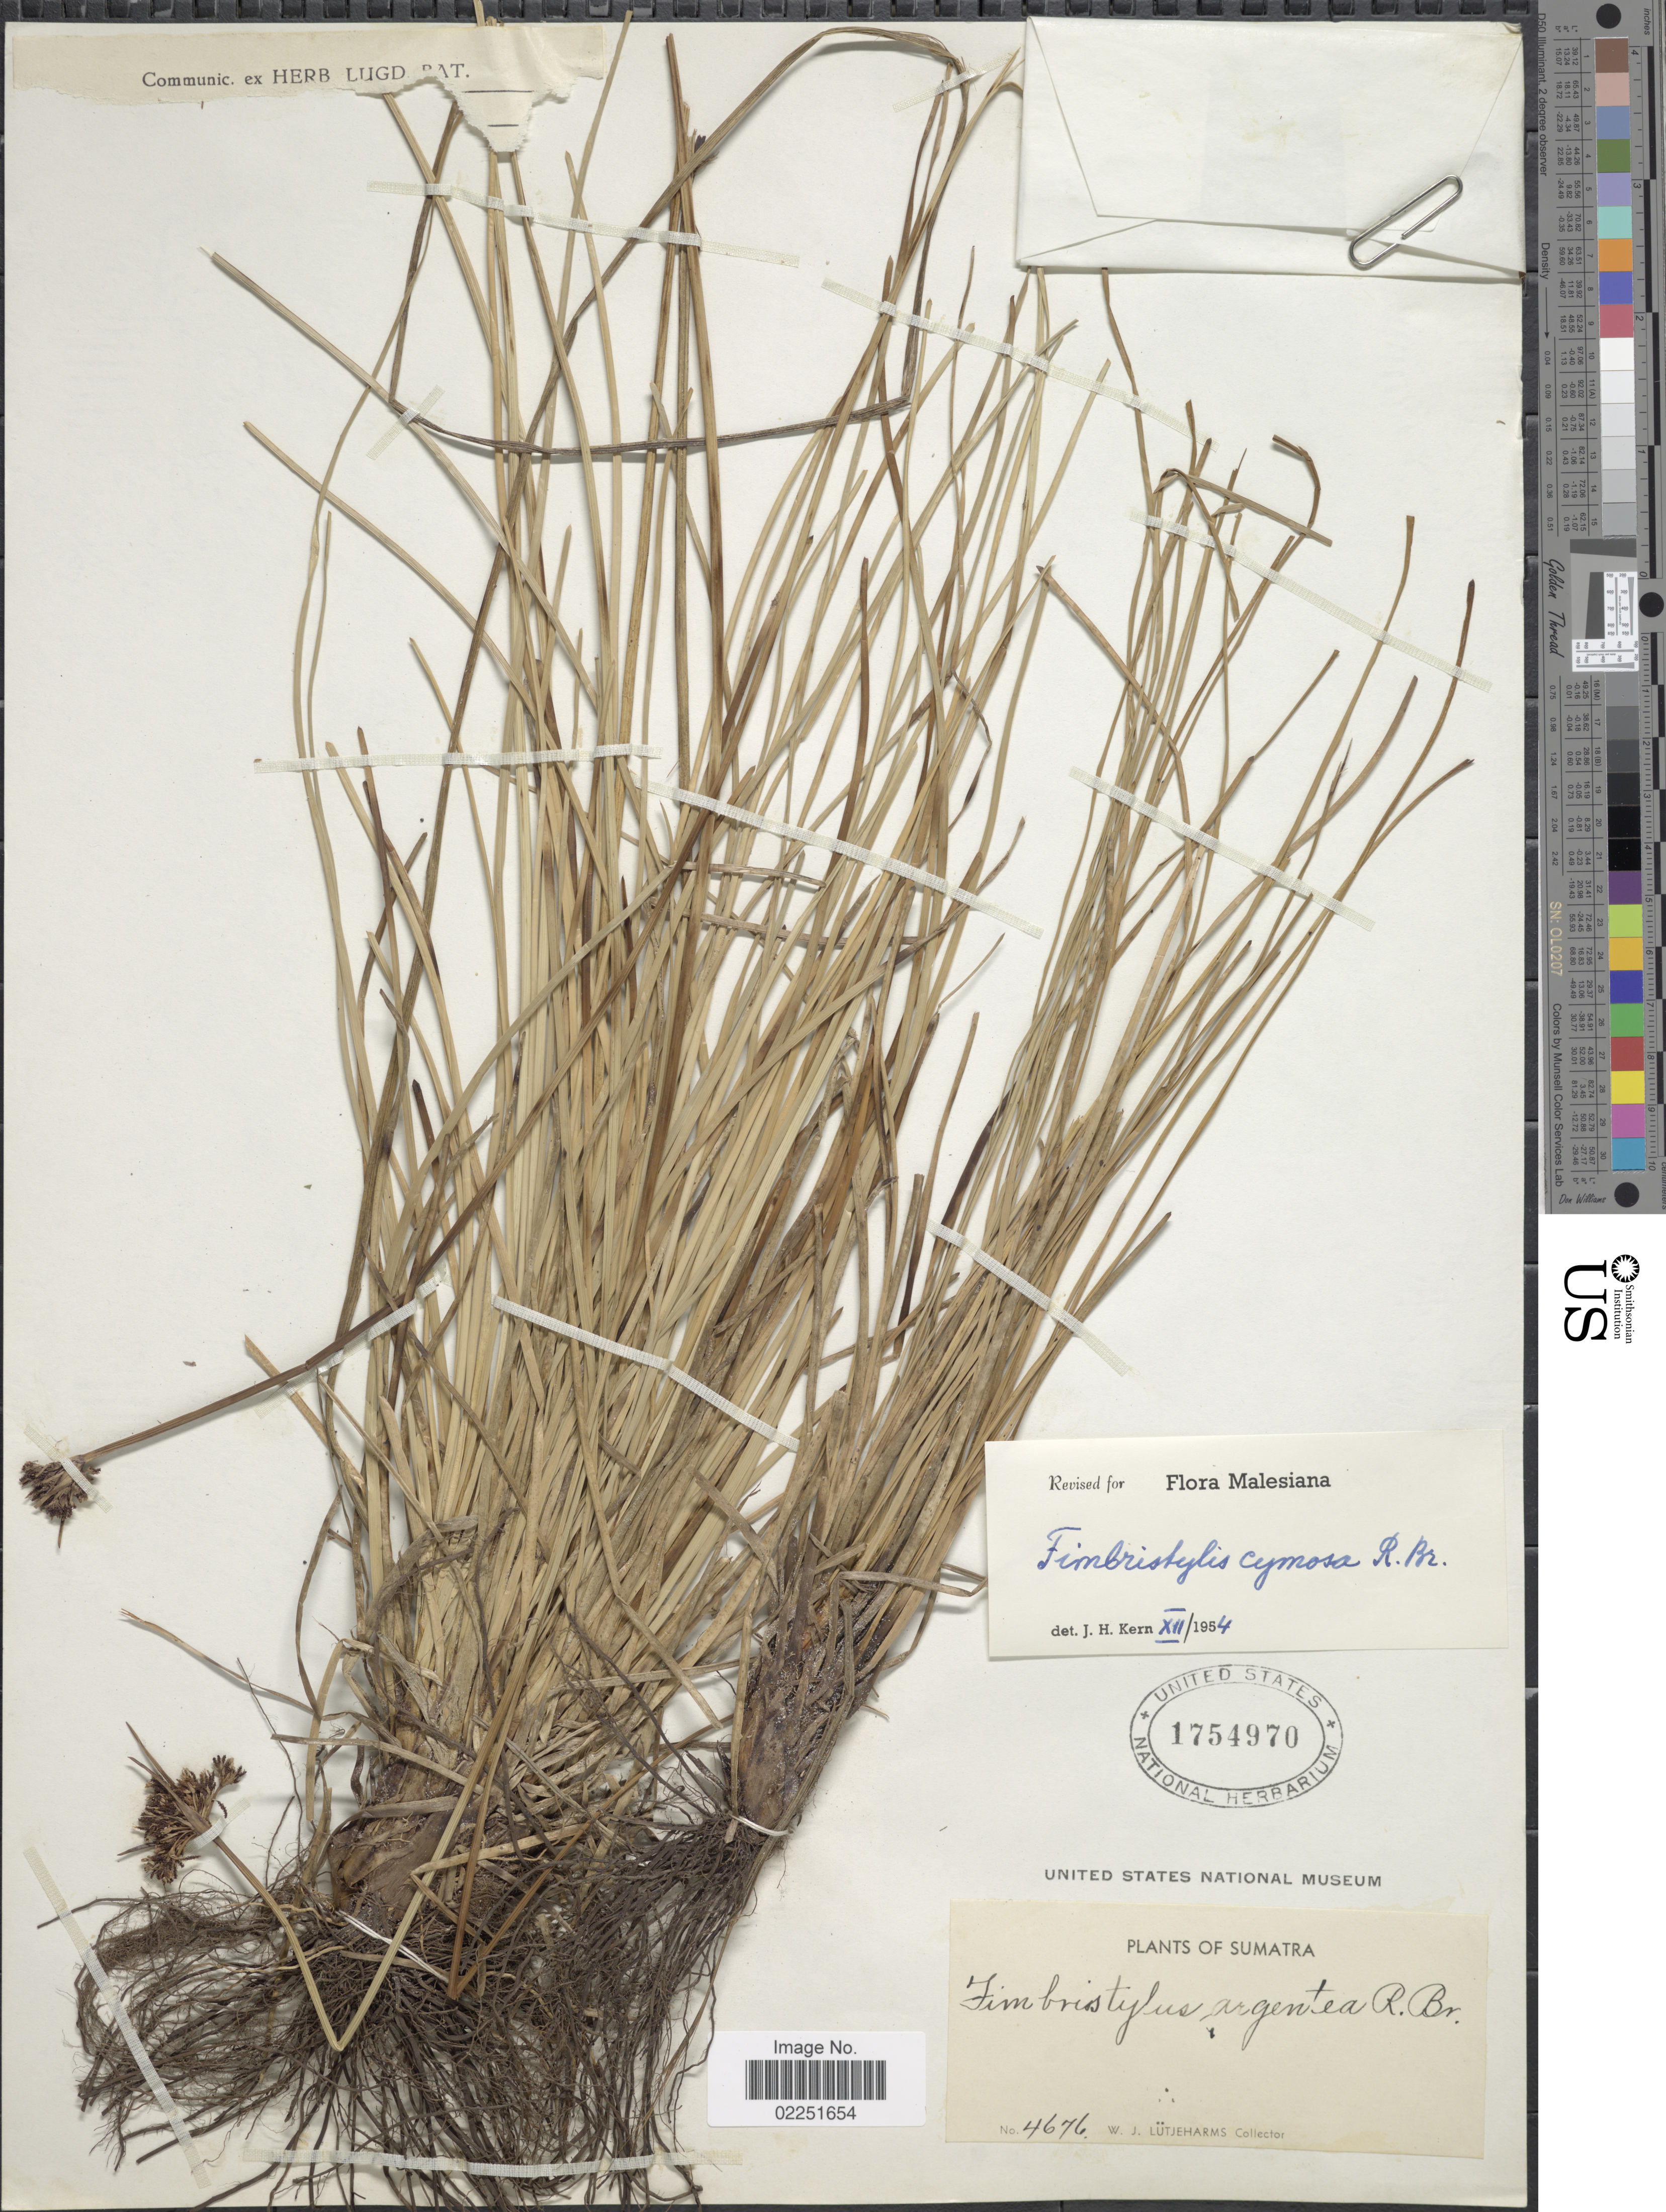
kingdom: Plantae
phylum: Tracheophyta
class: Liliopsida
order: Poales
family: Cyperaceae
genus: Fimbristylis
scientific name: Fimbristylis cymosa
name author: R. Br.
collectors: W. Lutjeharms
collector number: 4676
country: Indonesia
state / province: Sumatra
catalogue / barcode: US 1754970